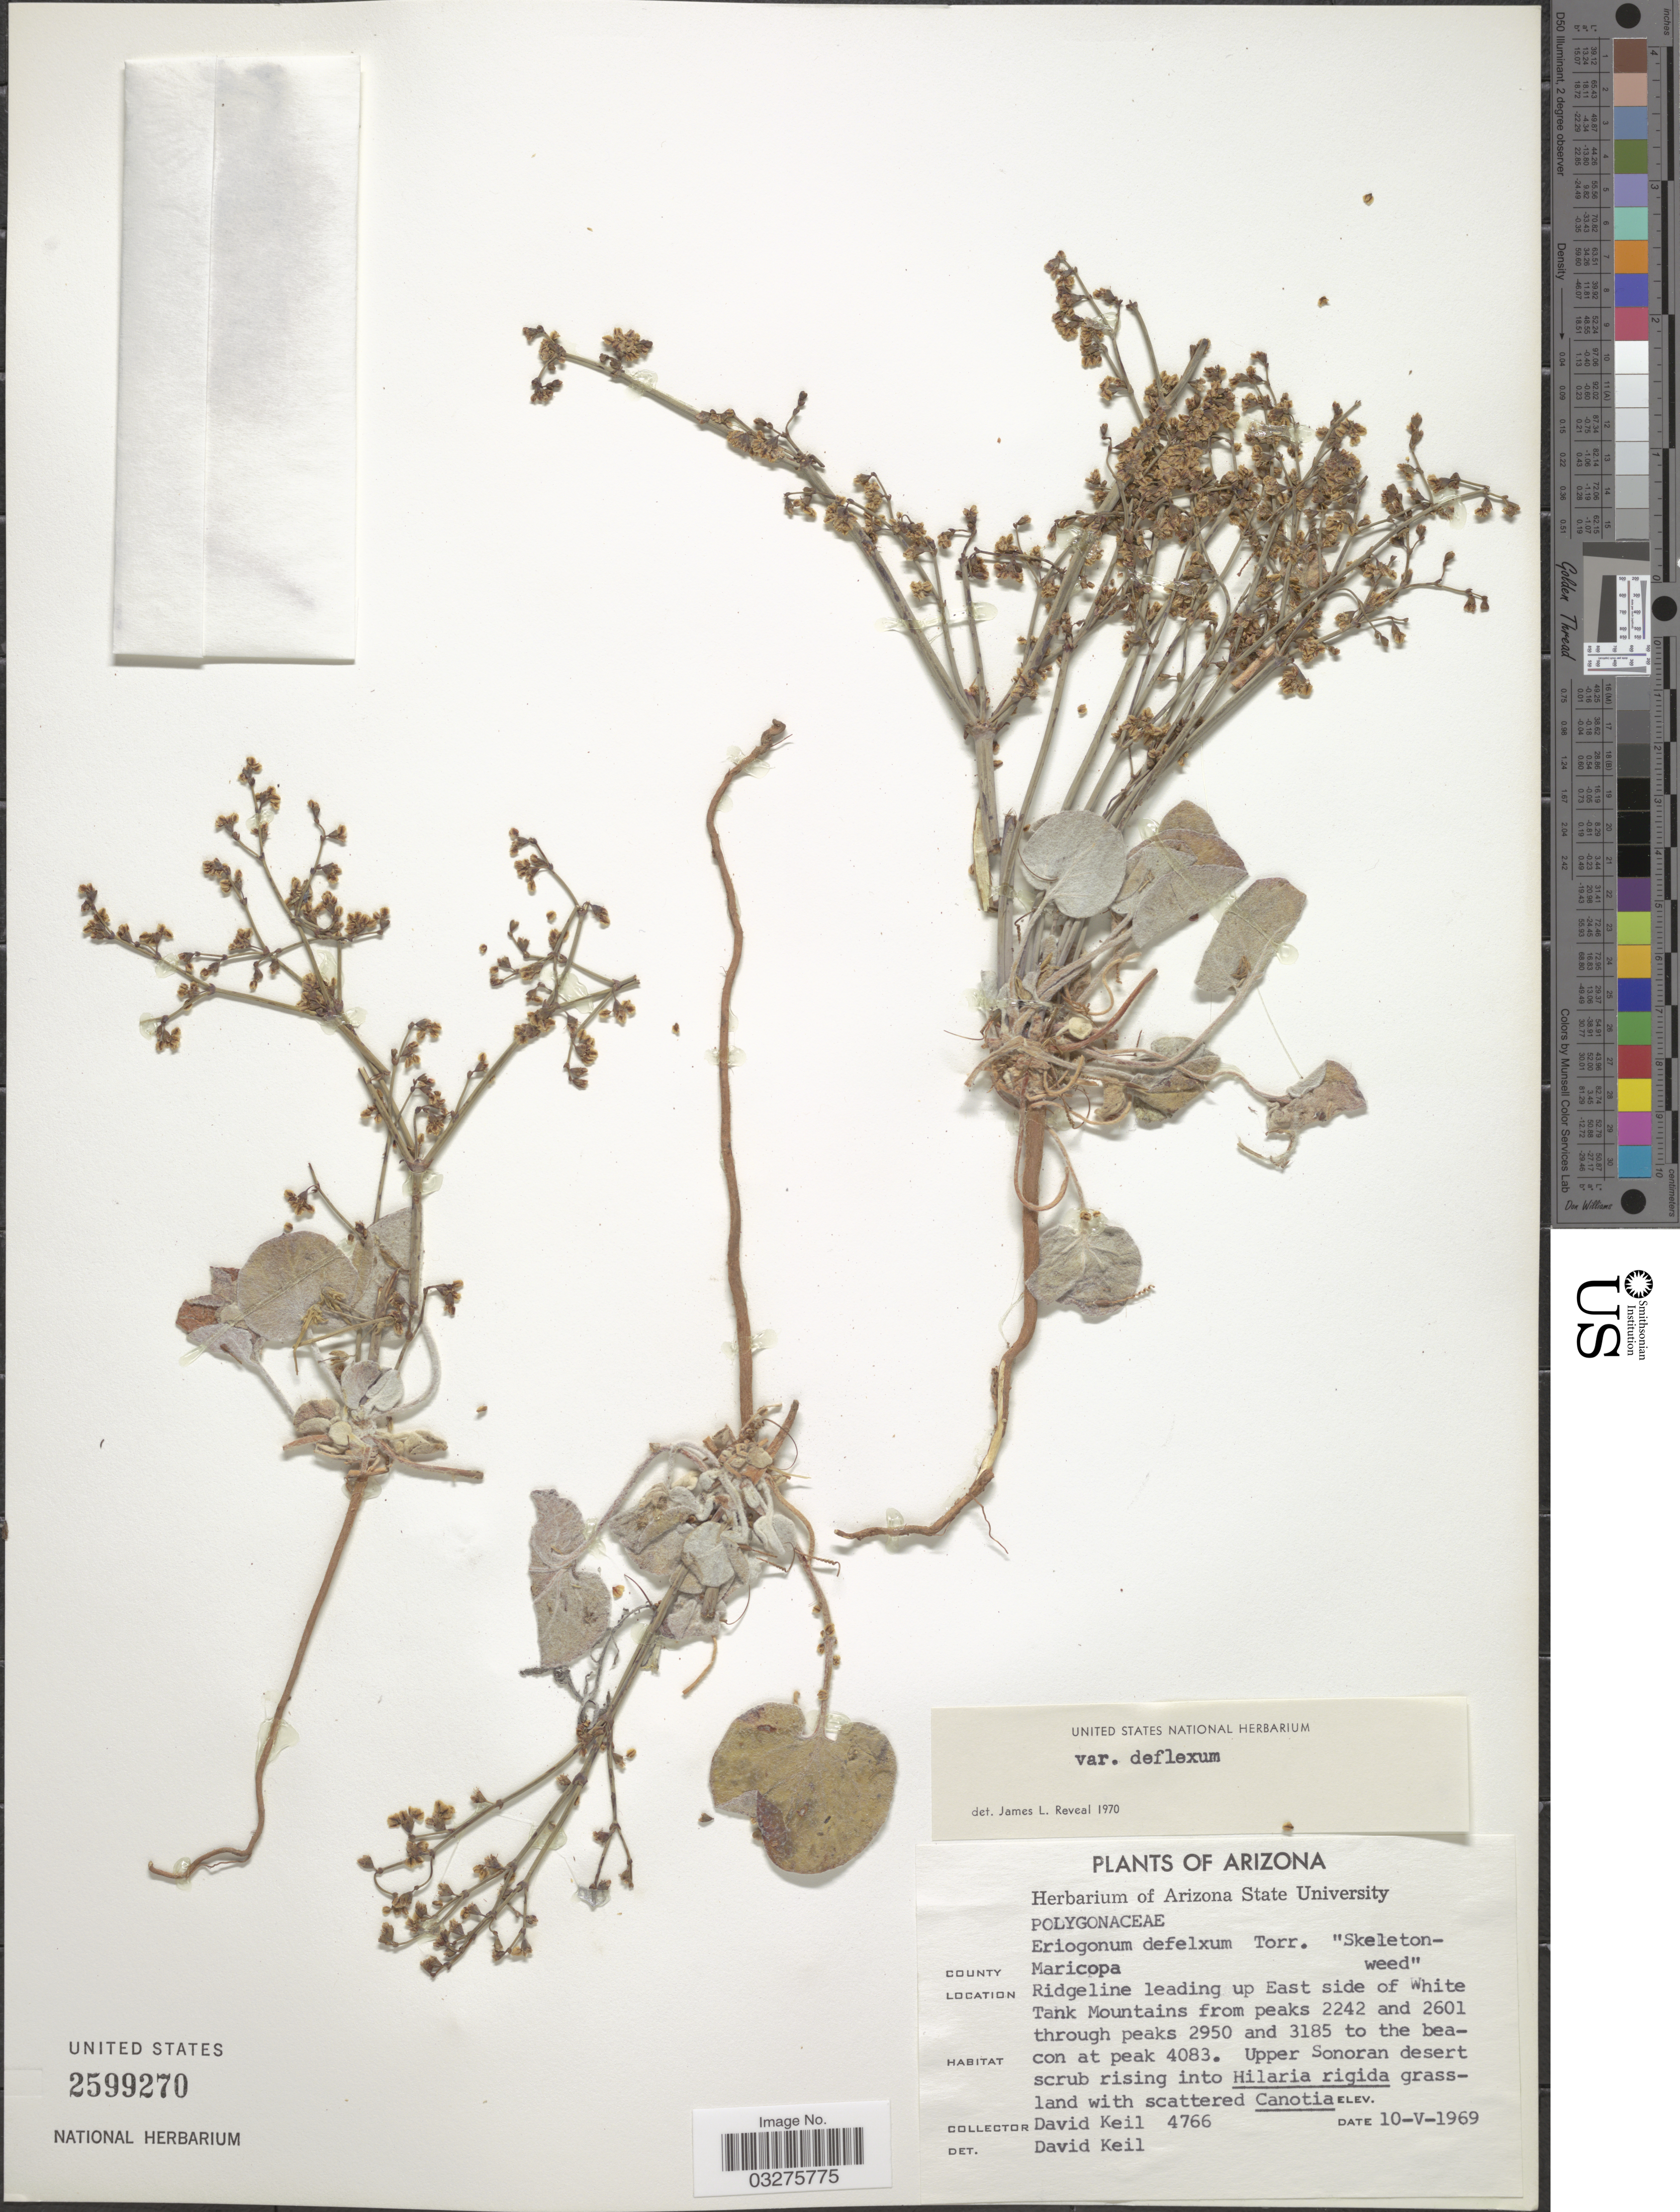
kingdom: Plantae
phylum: Tracheophyta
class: Magnoliopsida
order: Caryophyllales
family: Polygonaceae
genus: Eriogonum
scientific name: Eriogonum deflexum var. deflexum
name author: Torr. in Ives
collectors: D. J. Keil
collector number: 4766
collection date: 1969-05-10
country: United States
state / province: Arizona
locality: County Maricopa. Ridgeline leading up East side of White Tank Mountains from peaks 2242 and 2601 through peaks 2950 and 3185 to the beacon at peak 4083.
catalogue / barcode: US 2599270